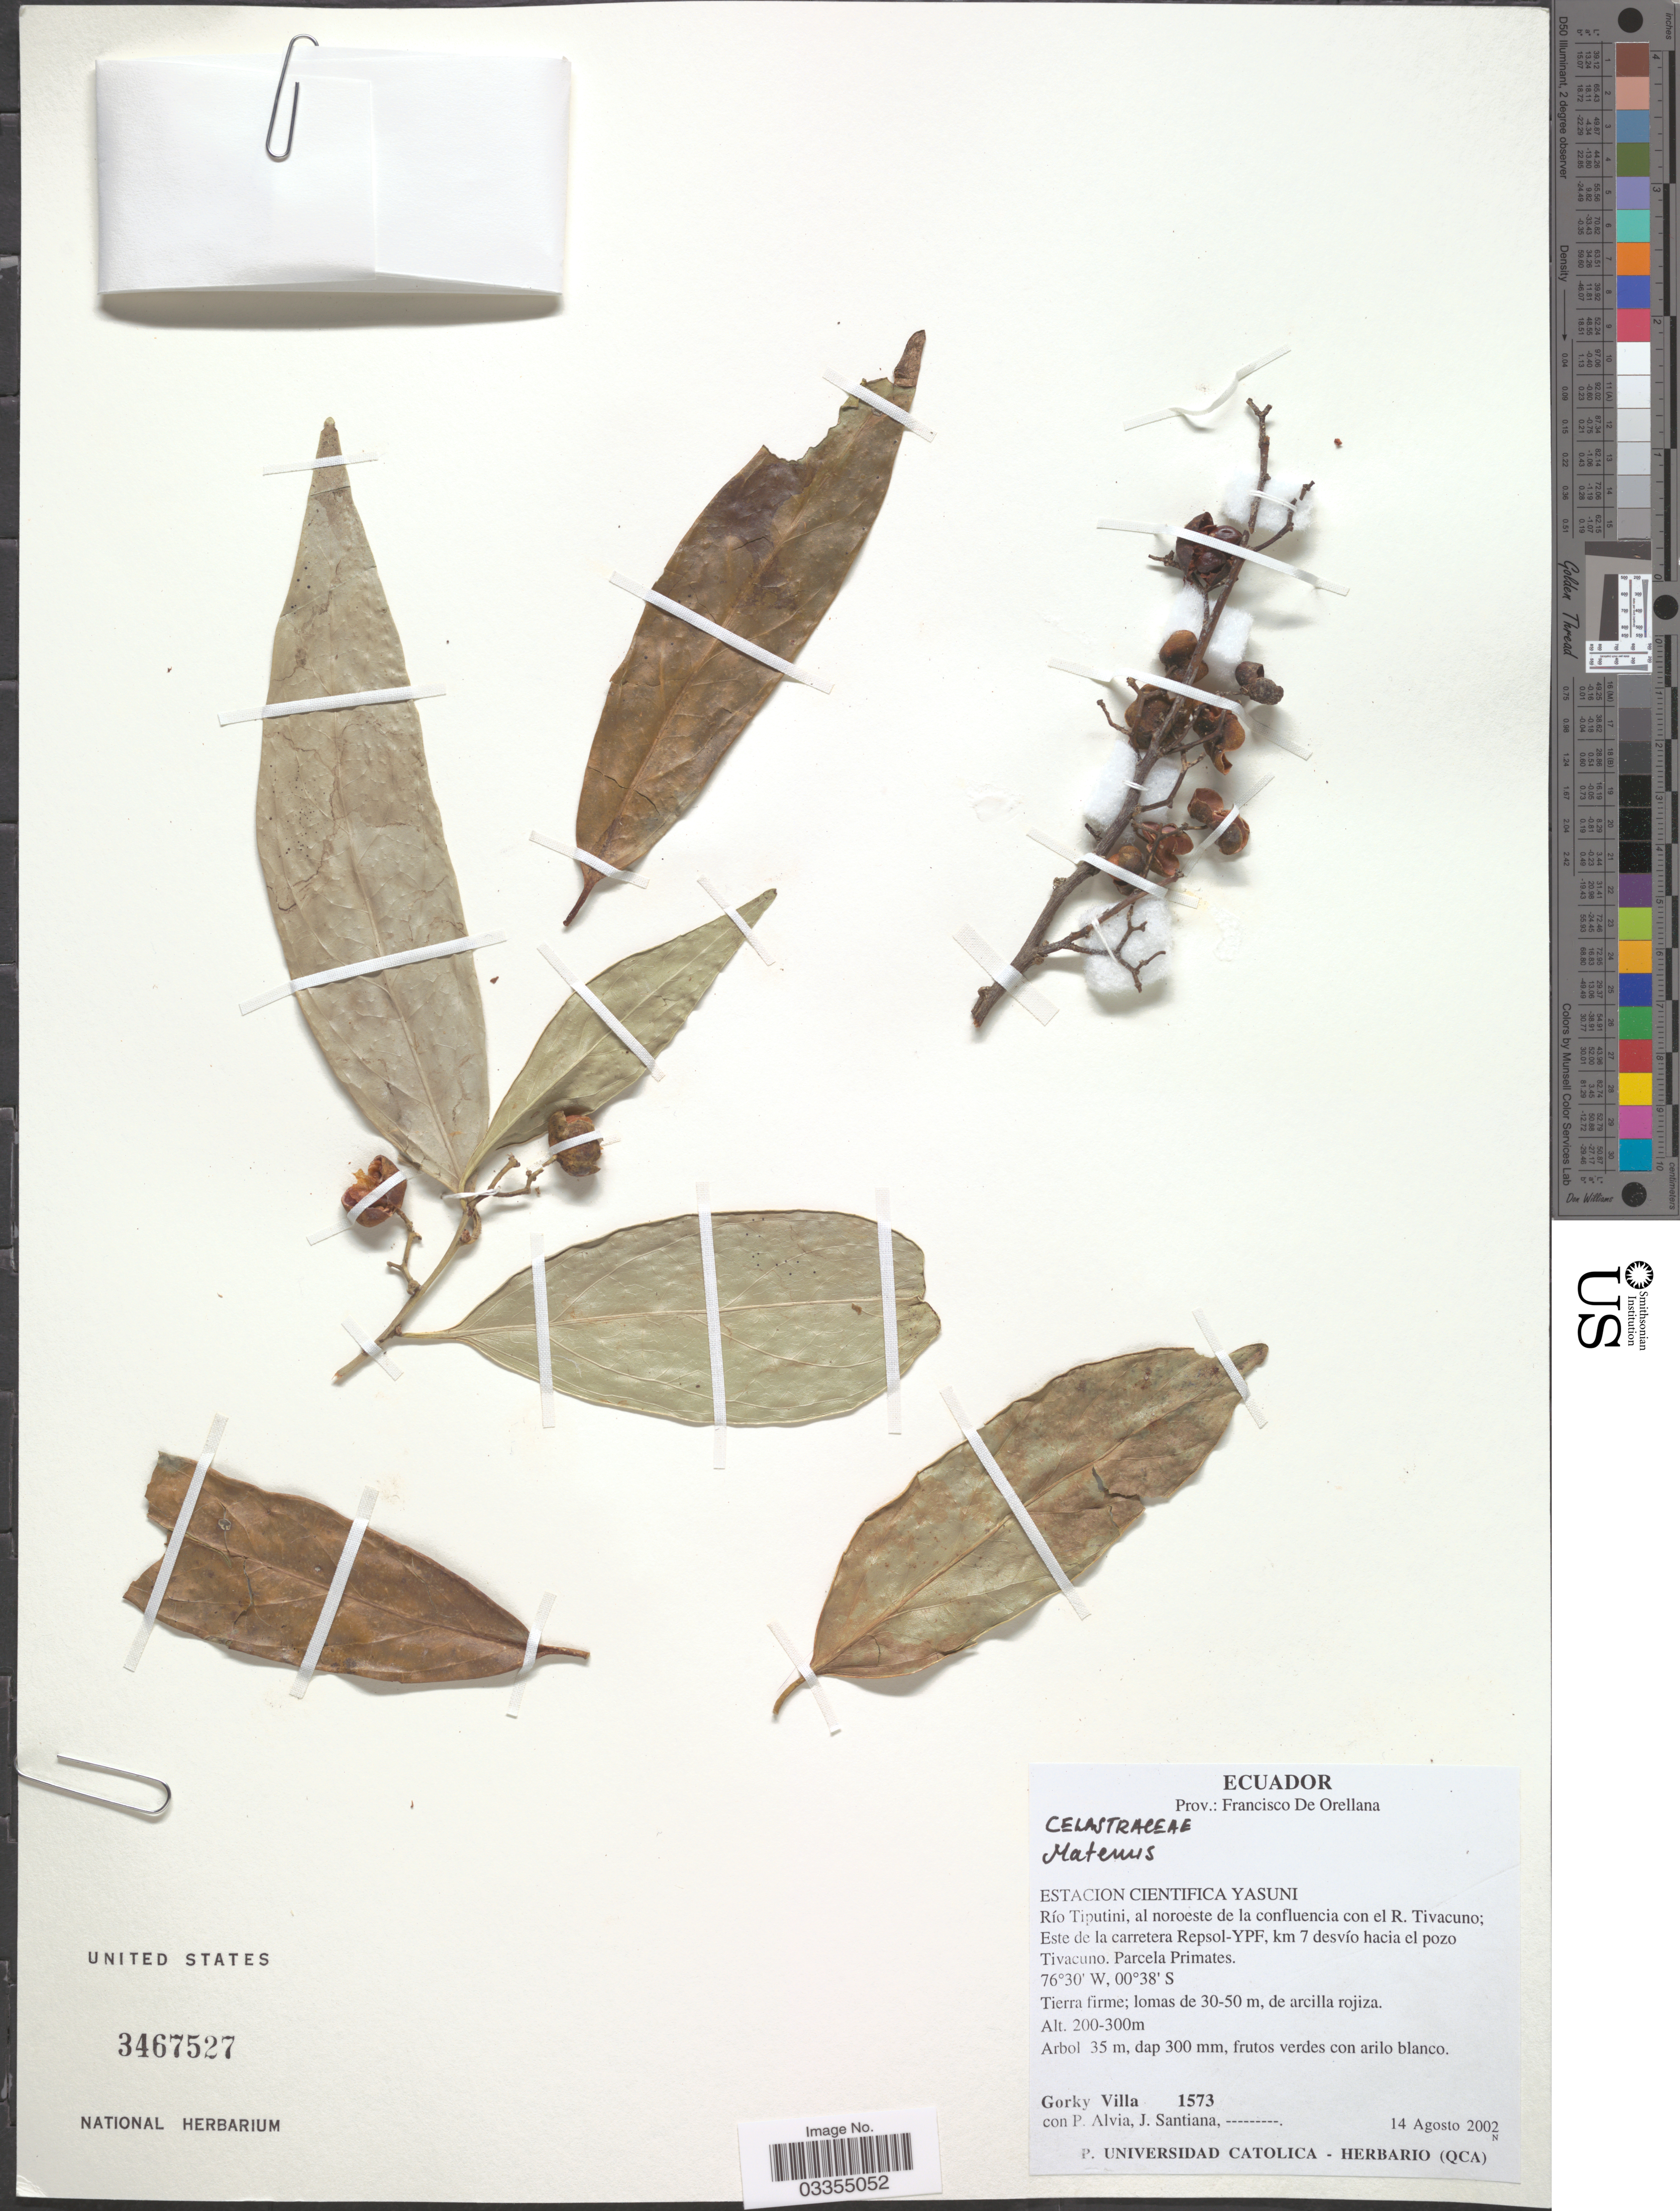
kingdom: Plantae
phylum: Tracheophyta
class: Magnoliopsida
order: Celastrales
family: Celastraceae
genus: Maytenus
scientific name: Maytenus sp.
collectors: G. Villa, P. Alvia & J. Santiana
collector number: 1573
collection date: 2002-08-14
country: Ecuador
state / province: Orellana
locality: Prov.: Francisco De Orellana. Estación Científica Yasuní. Río Tiputini, al noroest de la confluencia con el R. Tivacuno; Este de la carretera Respol-YPF, km 7 desvío hacia el pozo Tivacuno. Parcela Primates.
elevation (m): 200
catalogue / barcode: US 3467527